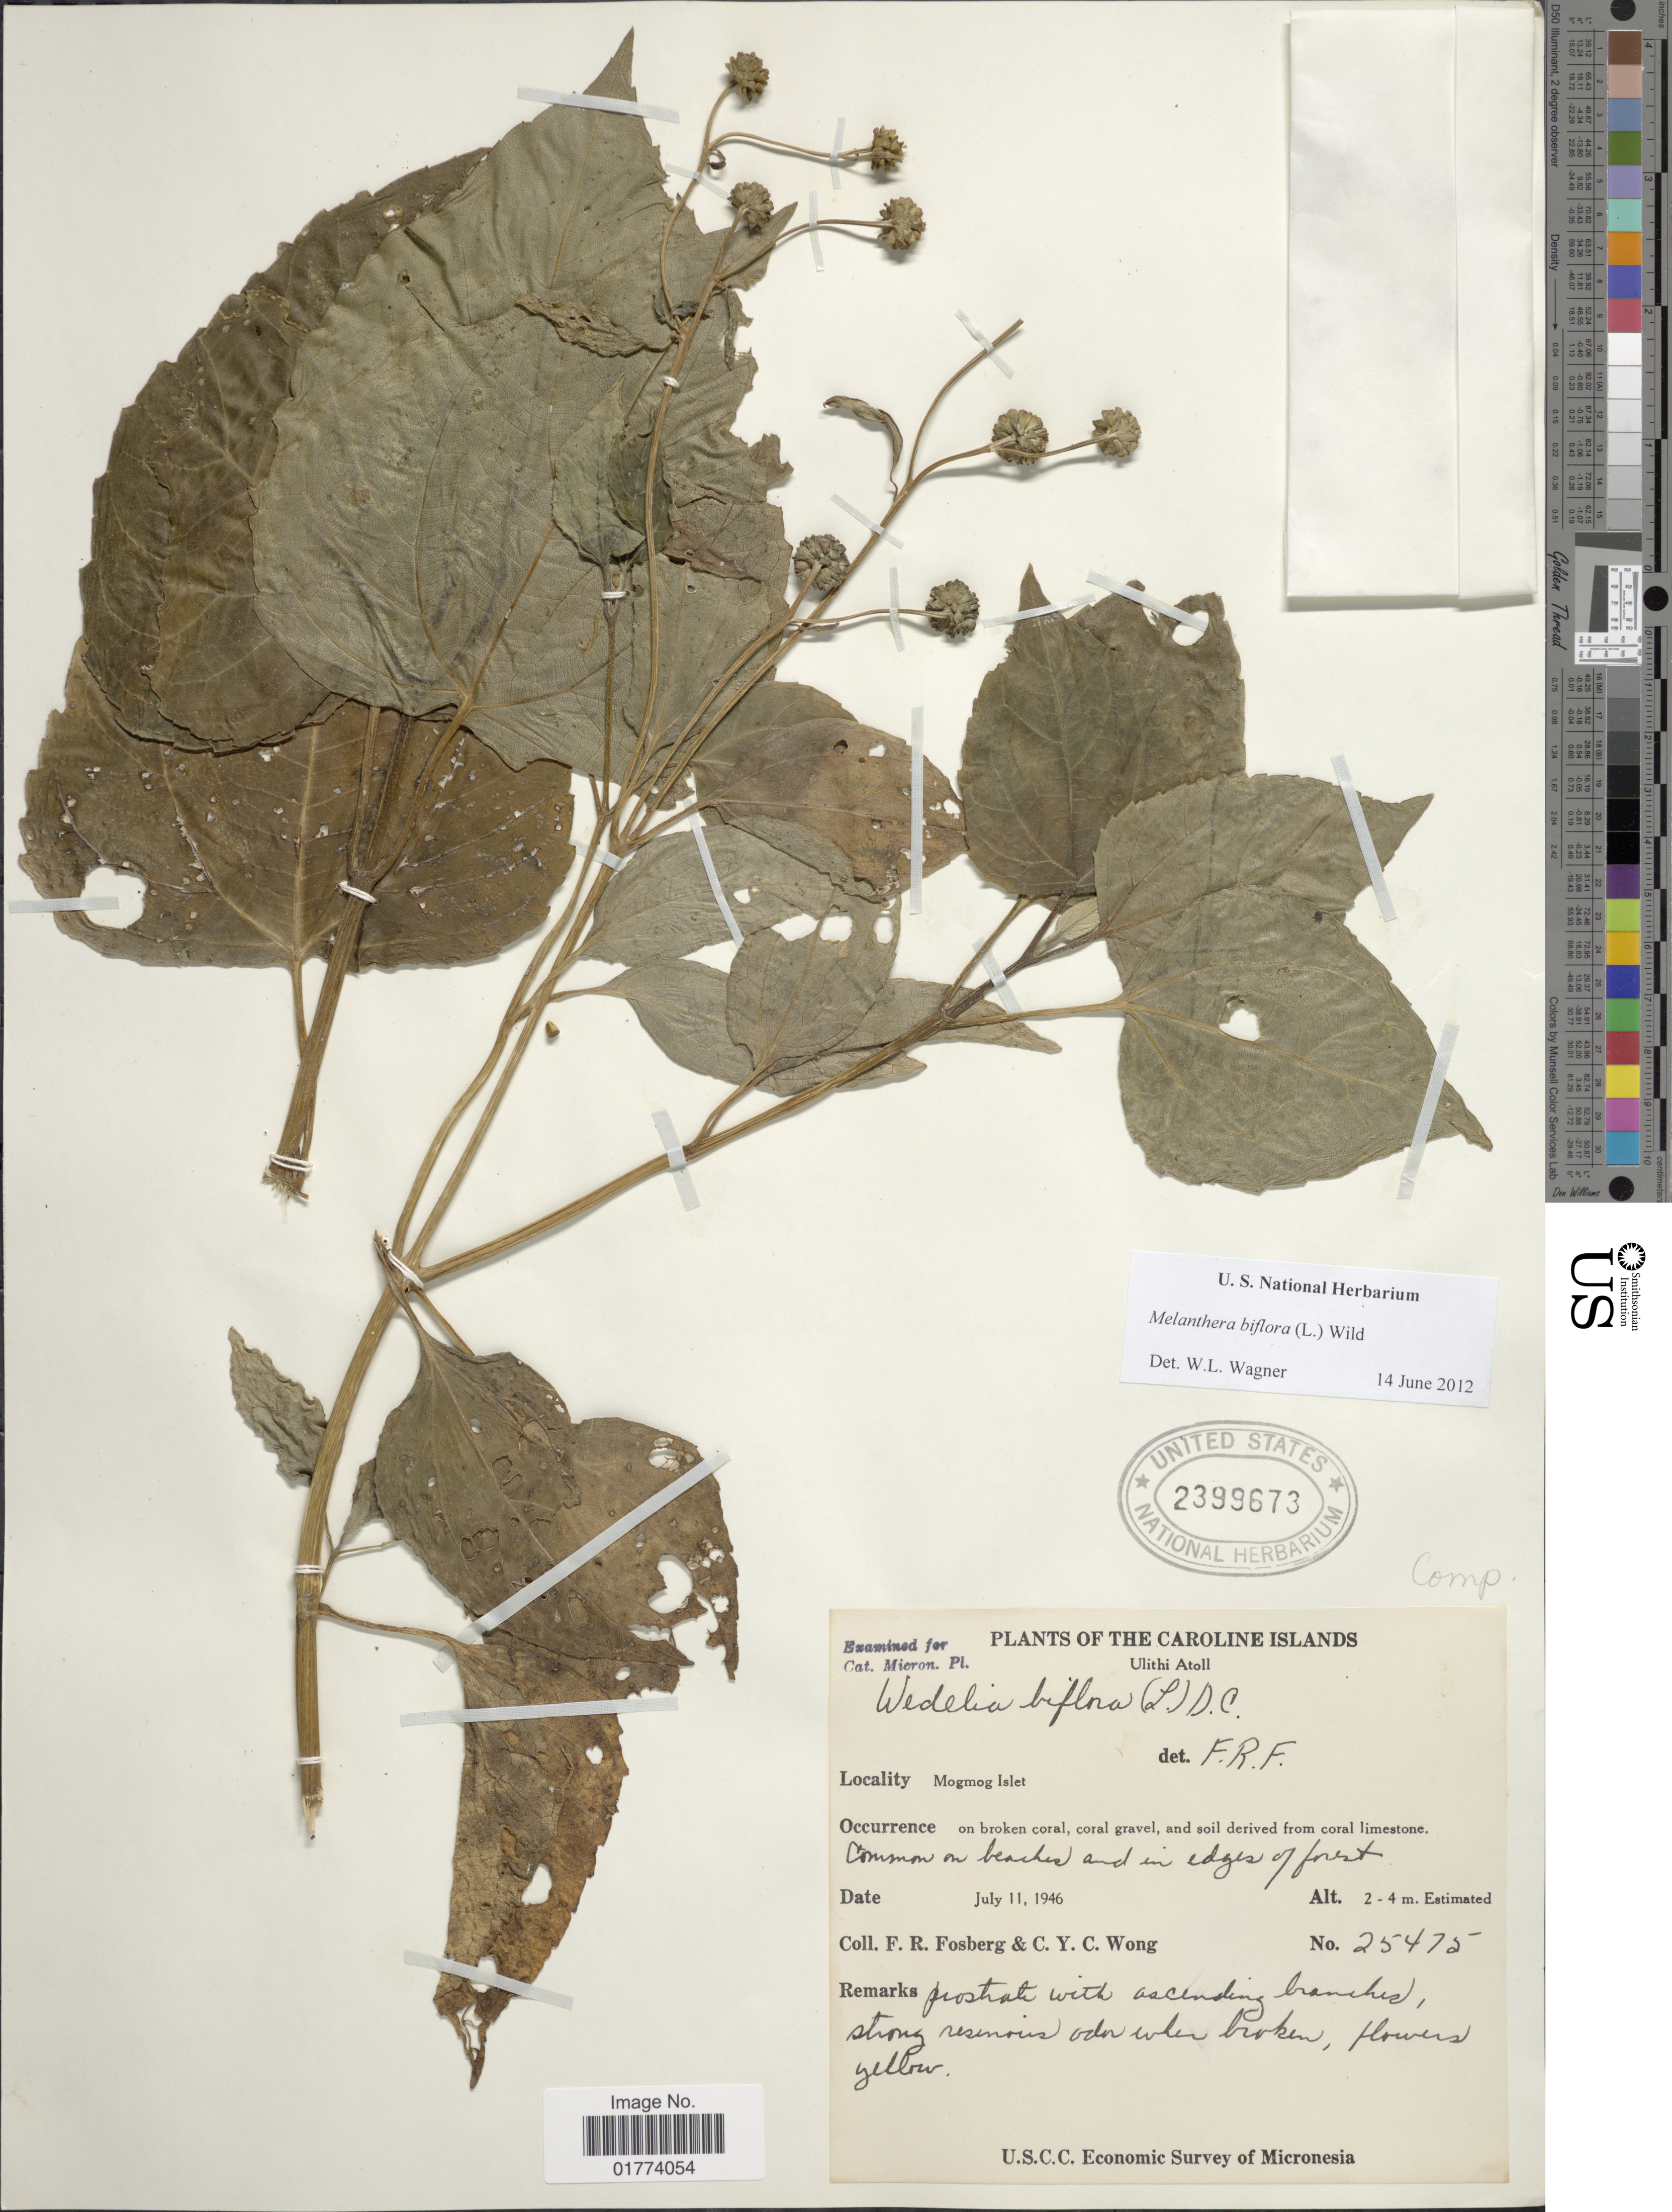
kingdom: Plantae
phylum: Tracheophyta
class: Magnoliopsida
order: Asterales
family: Asteraceae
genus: Wollastonia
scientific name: Wollastonia biflora var. biflora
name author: (L.) DC.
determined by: Wagner, W. L., (BOT), Smithsonian Institution - National Museum of Natural History (UNITED STATES)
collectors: F. R. Fosberg & C. Y. C. Wong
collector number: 25475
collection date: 1946-07-11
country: Micronesia, Federated States of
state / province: Yap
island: Ulithi Atoll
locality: Ulithi Atoll, Mogmog Islet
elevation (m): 2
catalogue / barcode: US 2399673